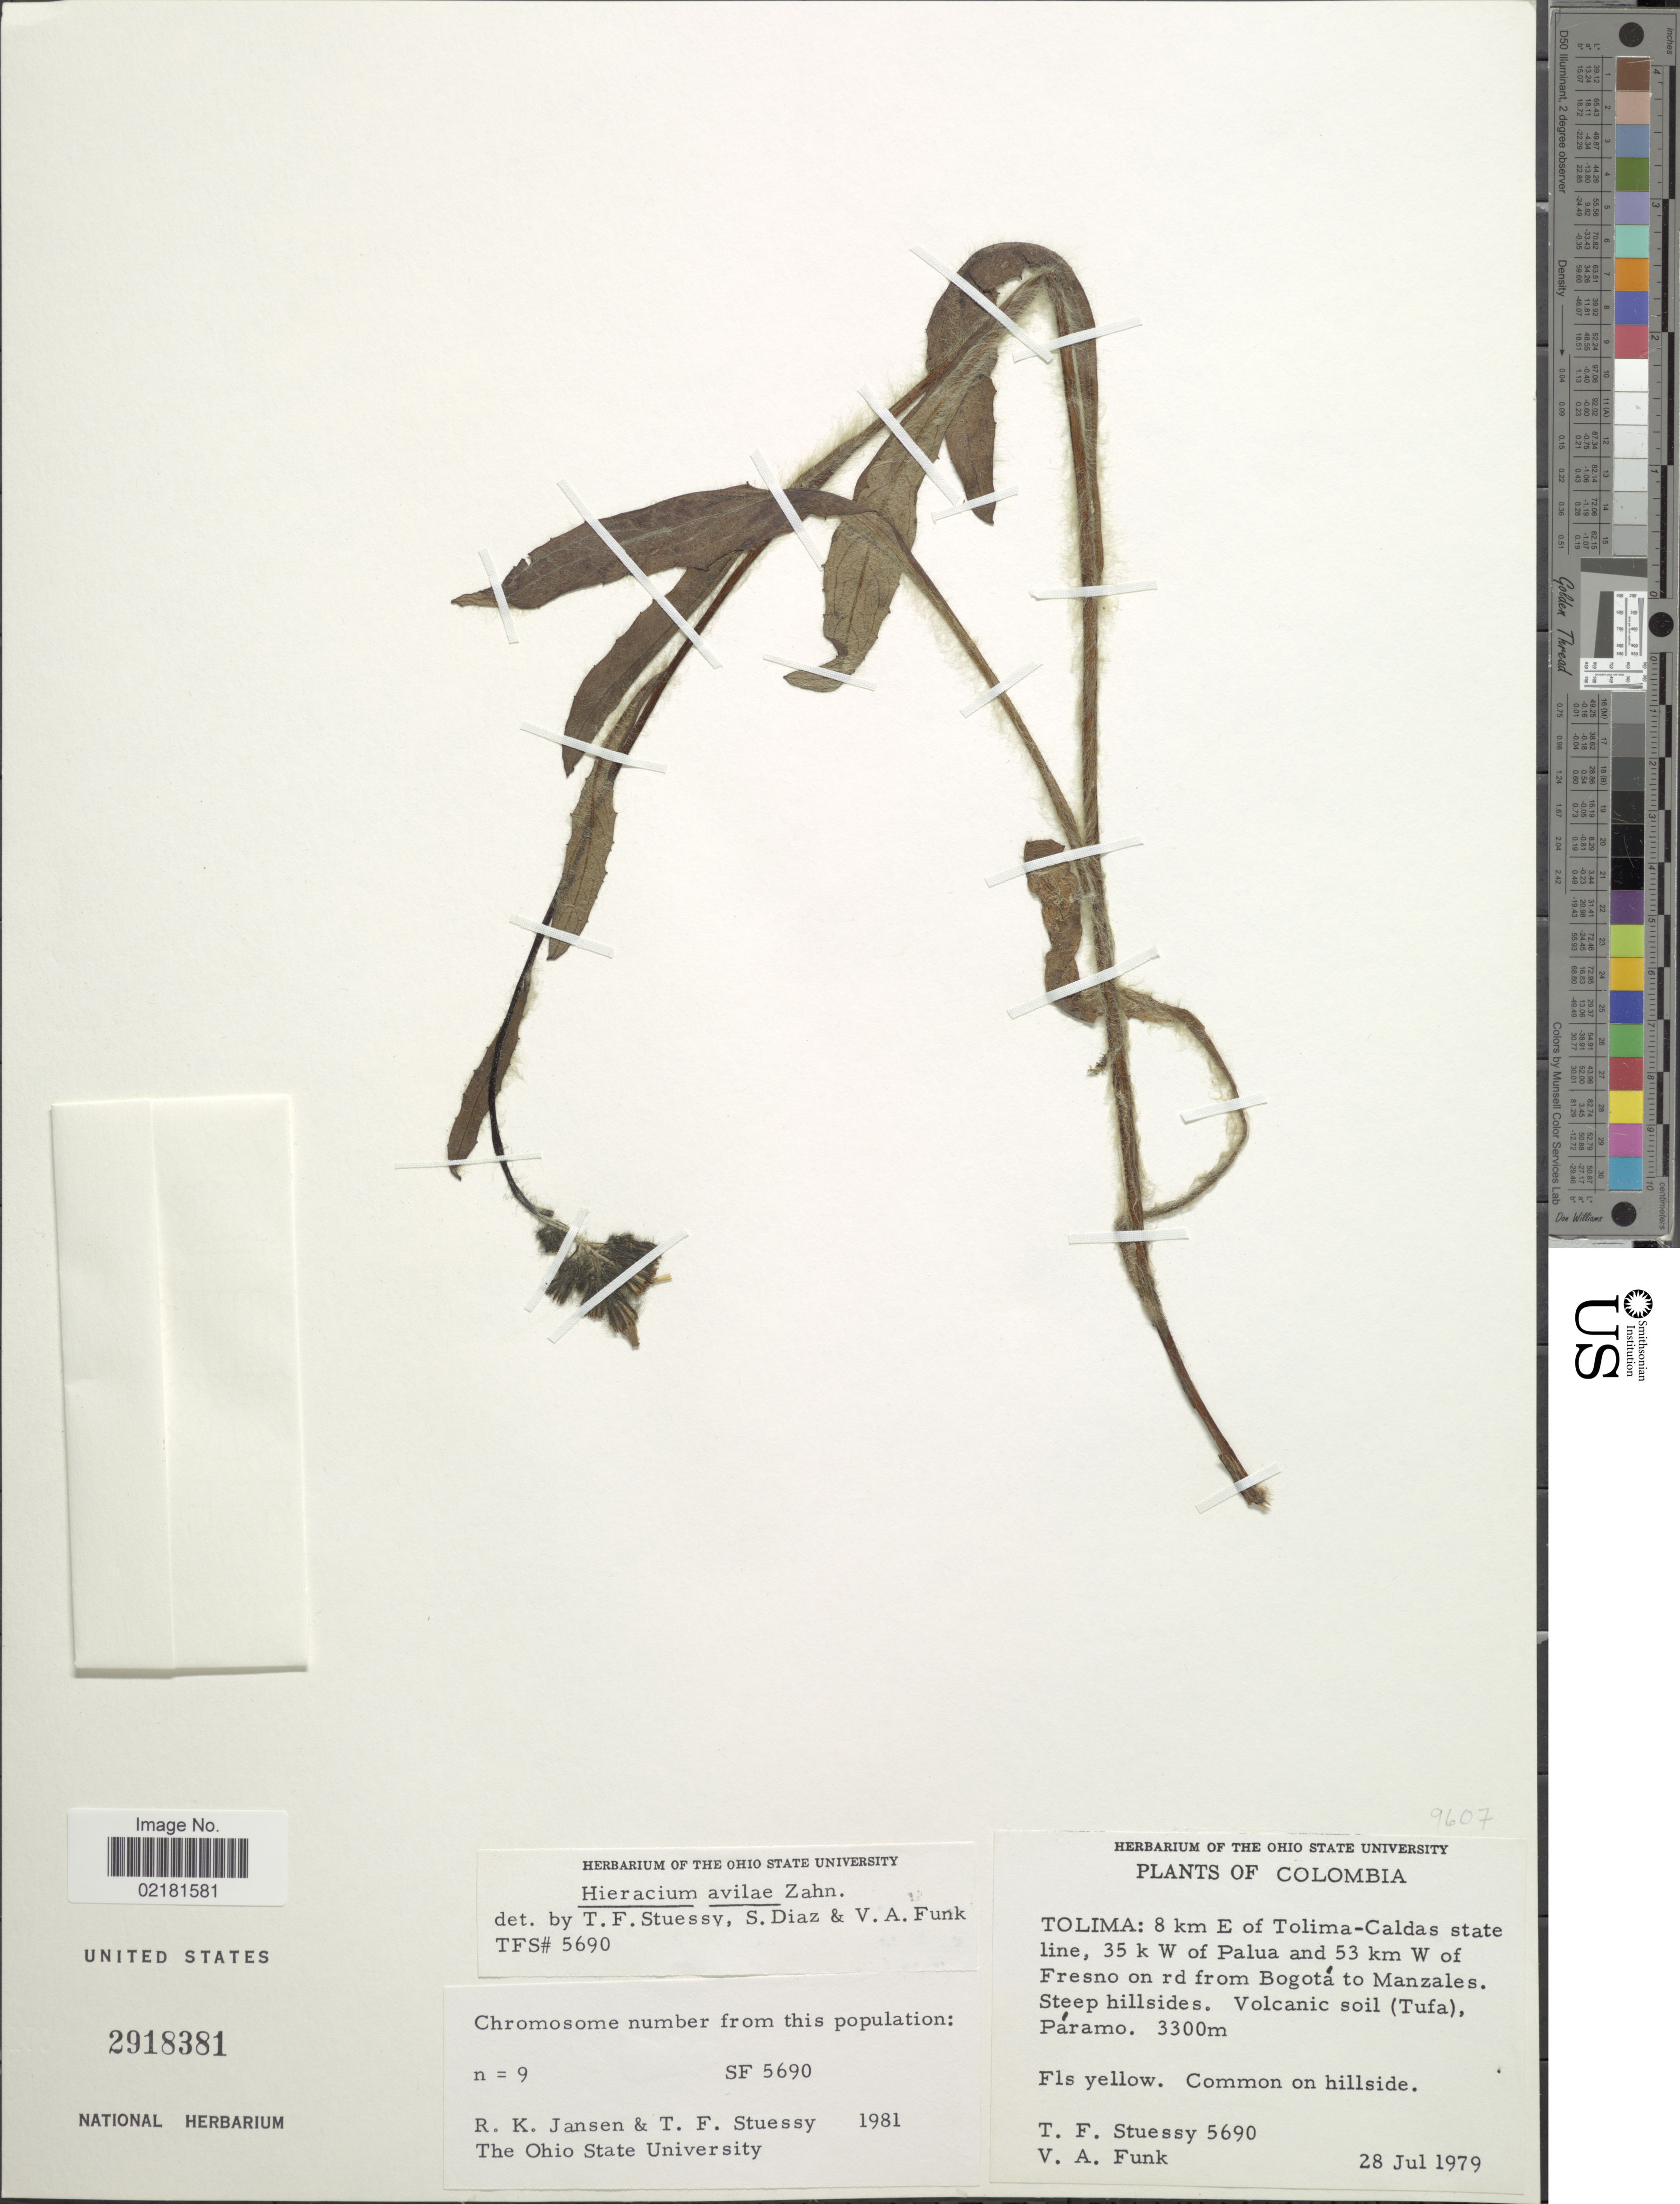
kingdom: Plantae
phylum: Tracheophyta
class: Magnoliopsida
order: Asterales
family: Asteraceae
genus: Hieracium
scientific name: Hieracium avilae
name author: Kunth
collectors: T. Stuessy & V. Funk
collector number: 5690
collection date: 1979-07-28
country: Colombia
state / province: Tolima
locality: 8 km E of Tolima-Caldas state line, 35 k W of Palua and 53 km W of Fresno on rd from Bogota to Manzales, steep hillsides.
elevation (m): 3300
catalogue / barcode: US 2918381